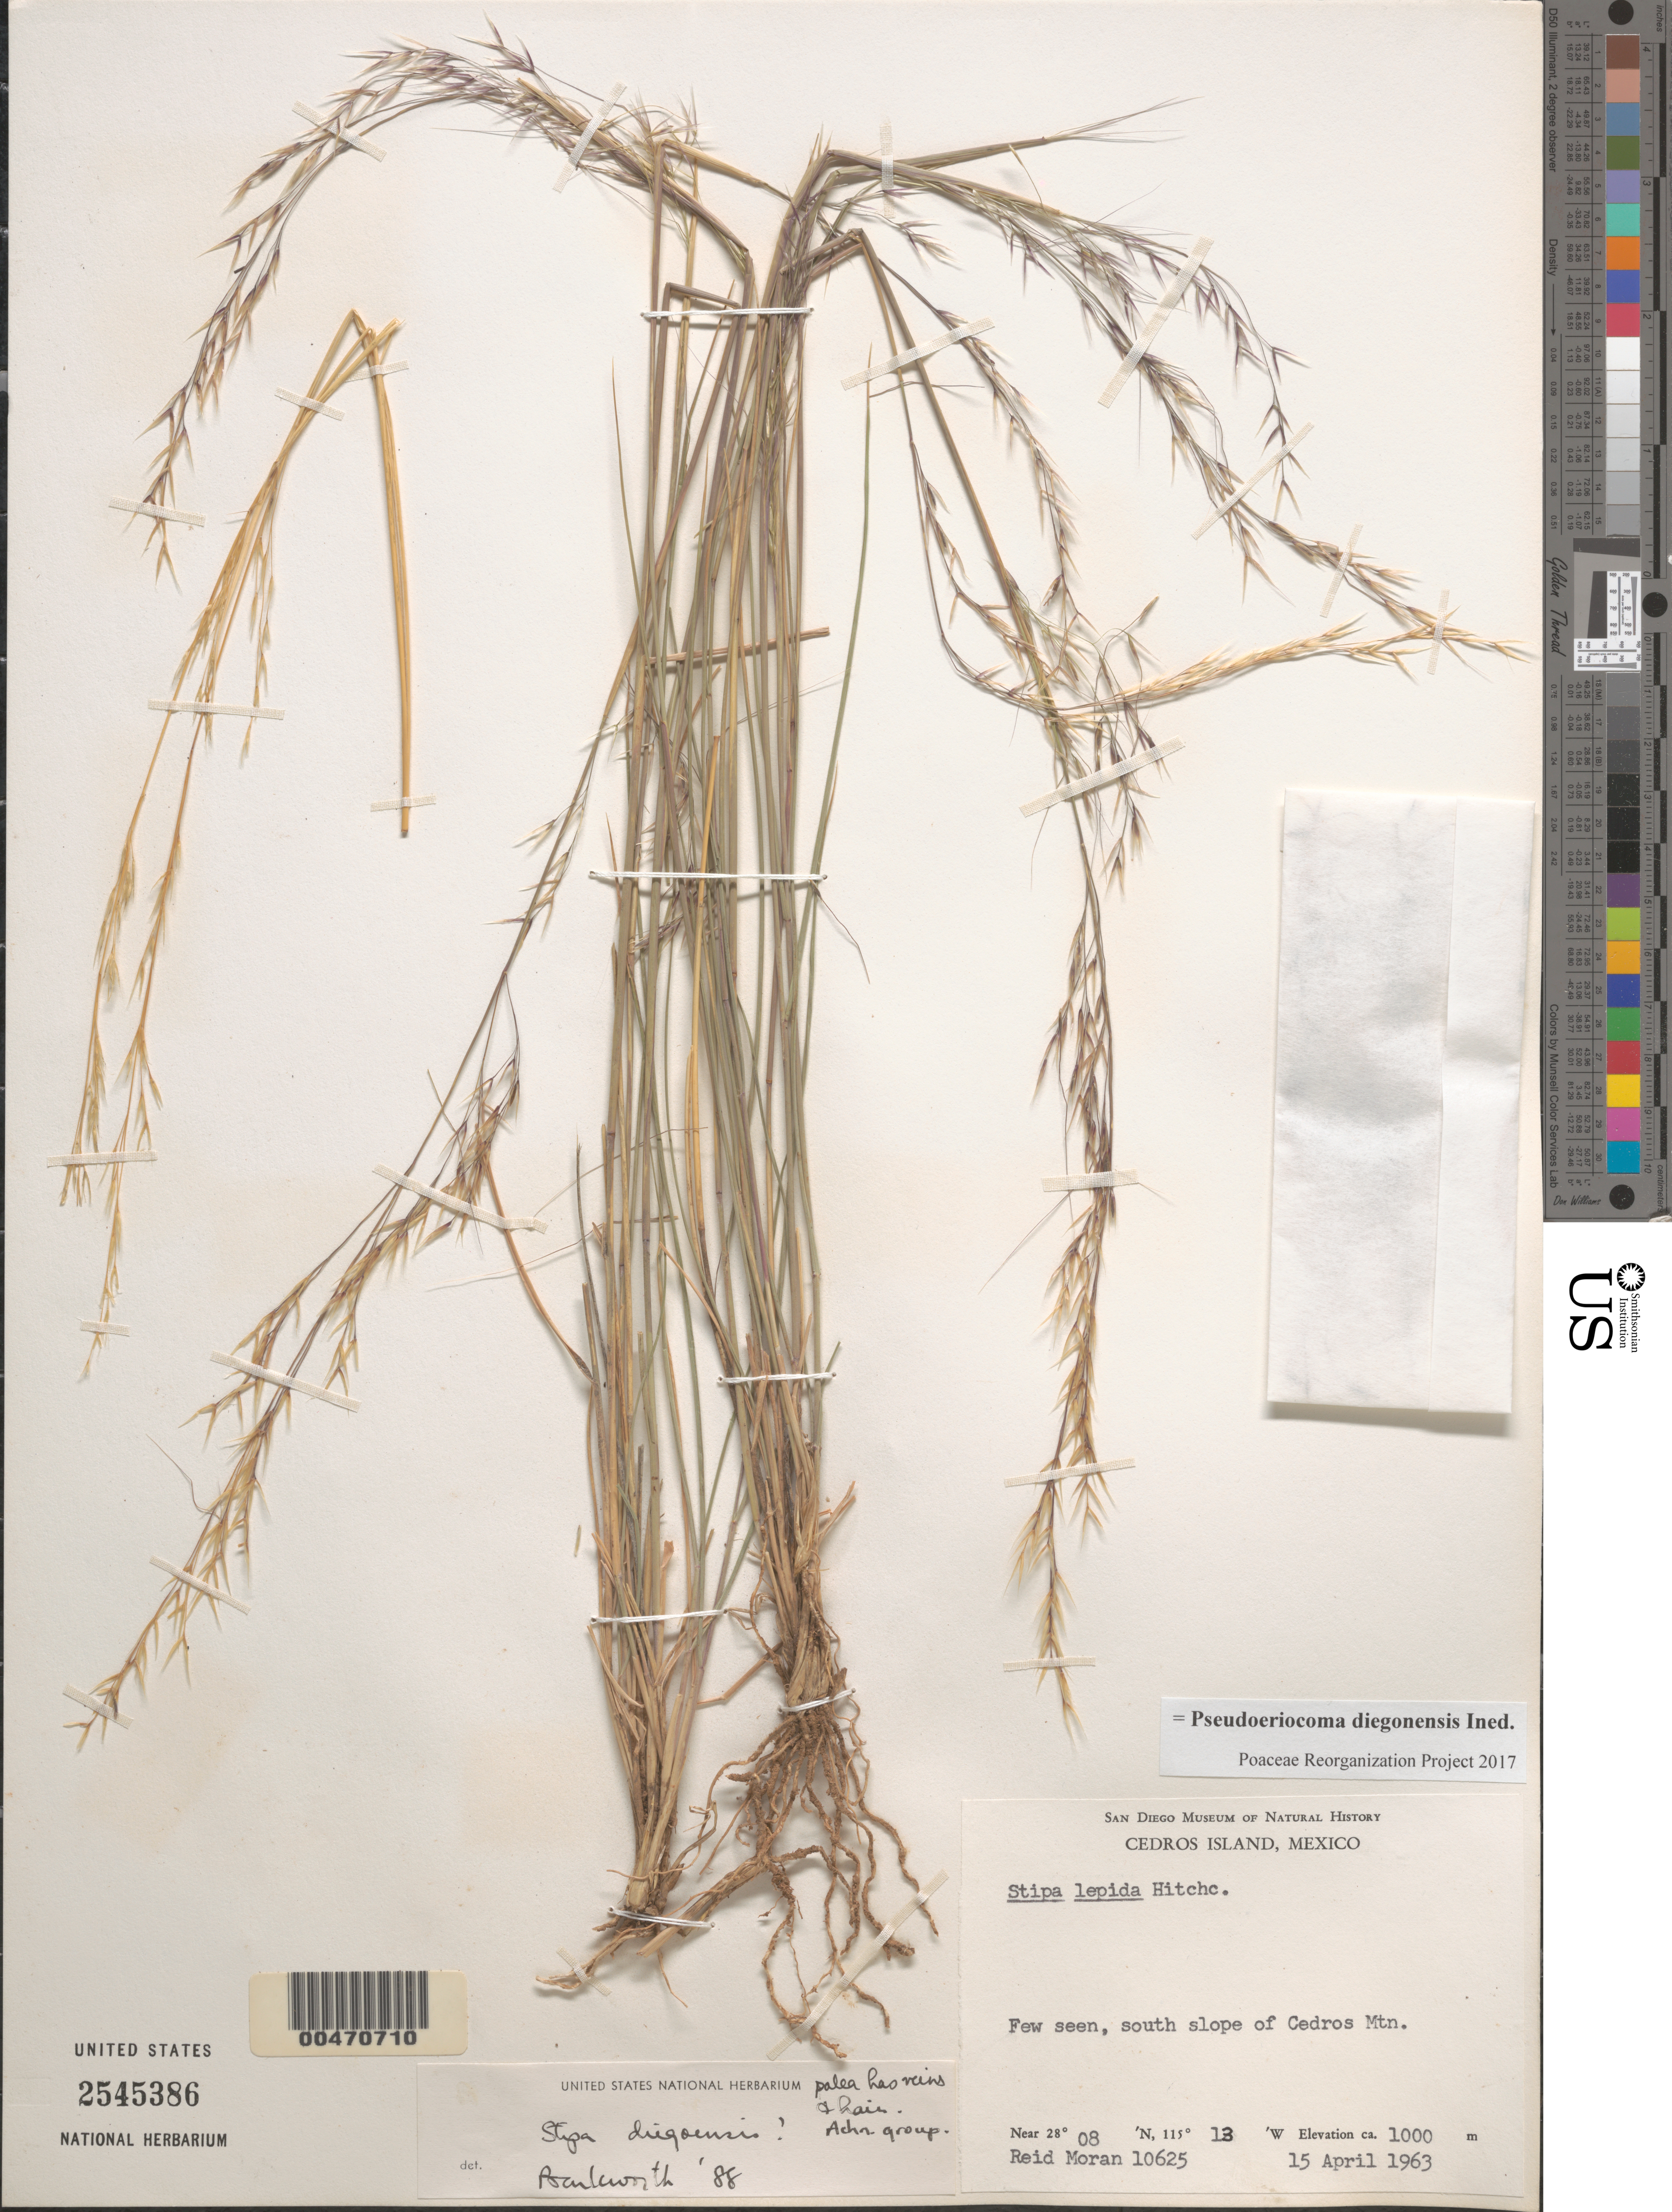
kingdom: Plantae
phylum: Tracheophyta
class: Liliopsida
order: Poales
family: Poaceae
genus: Pseudoeriocoma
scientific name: Pseudoeriocoma diegonensis ined.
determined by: Poaceae Reorganization Project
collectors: R. V. Moran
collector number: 10625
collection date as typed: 15 Apr 1963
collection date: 1963-04-15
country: Mexico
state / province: Baja California Norte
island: Cedros Island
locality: S slope of Cedros Mtn, Cedros Island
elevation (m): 1000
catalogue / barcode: US 2545386